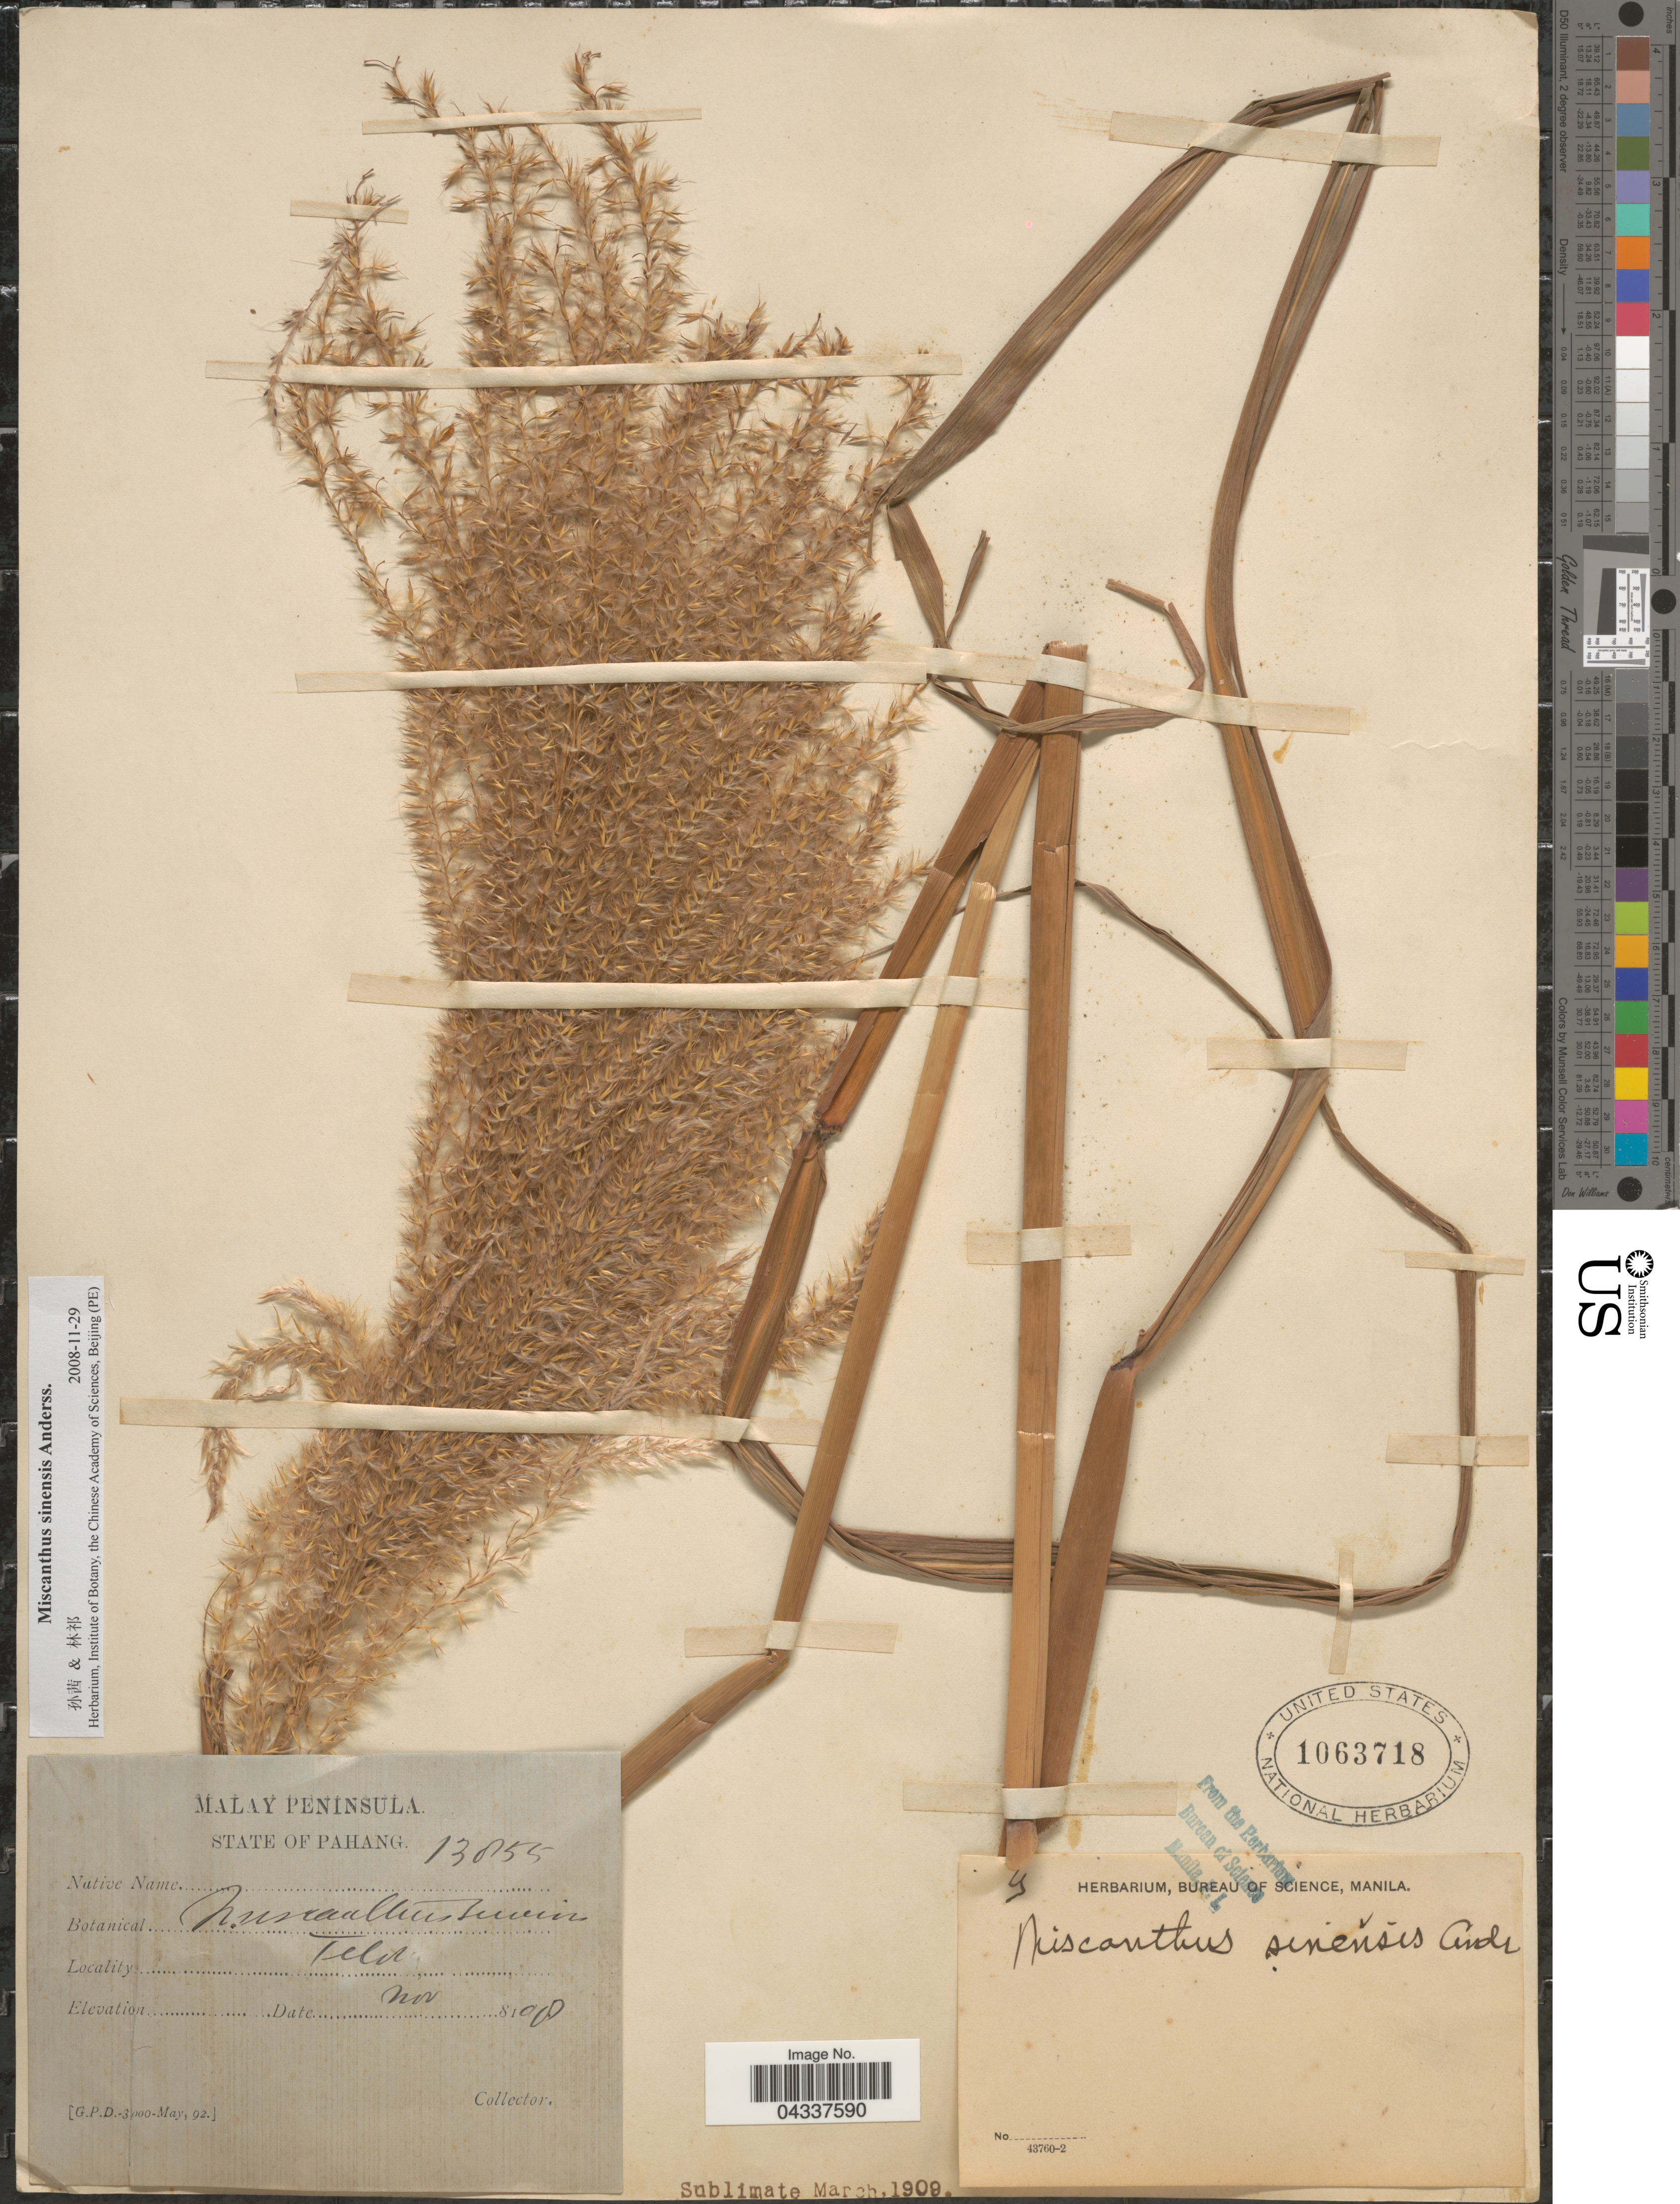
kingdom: Plantae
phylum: Tracheophyta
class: Liliopsida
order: Poales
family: Poaceae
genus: Miscanthus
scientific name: Miscanthus sinensis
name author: Andersson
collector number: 13855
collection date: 1898-11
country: Malaysia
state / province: Pahang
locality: Malay Peninsula. Teld [interpreted].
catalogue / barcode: US 1063718